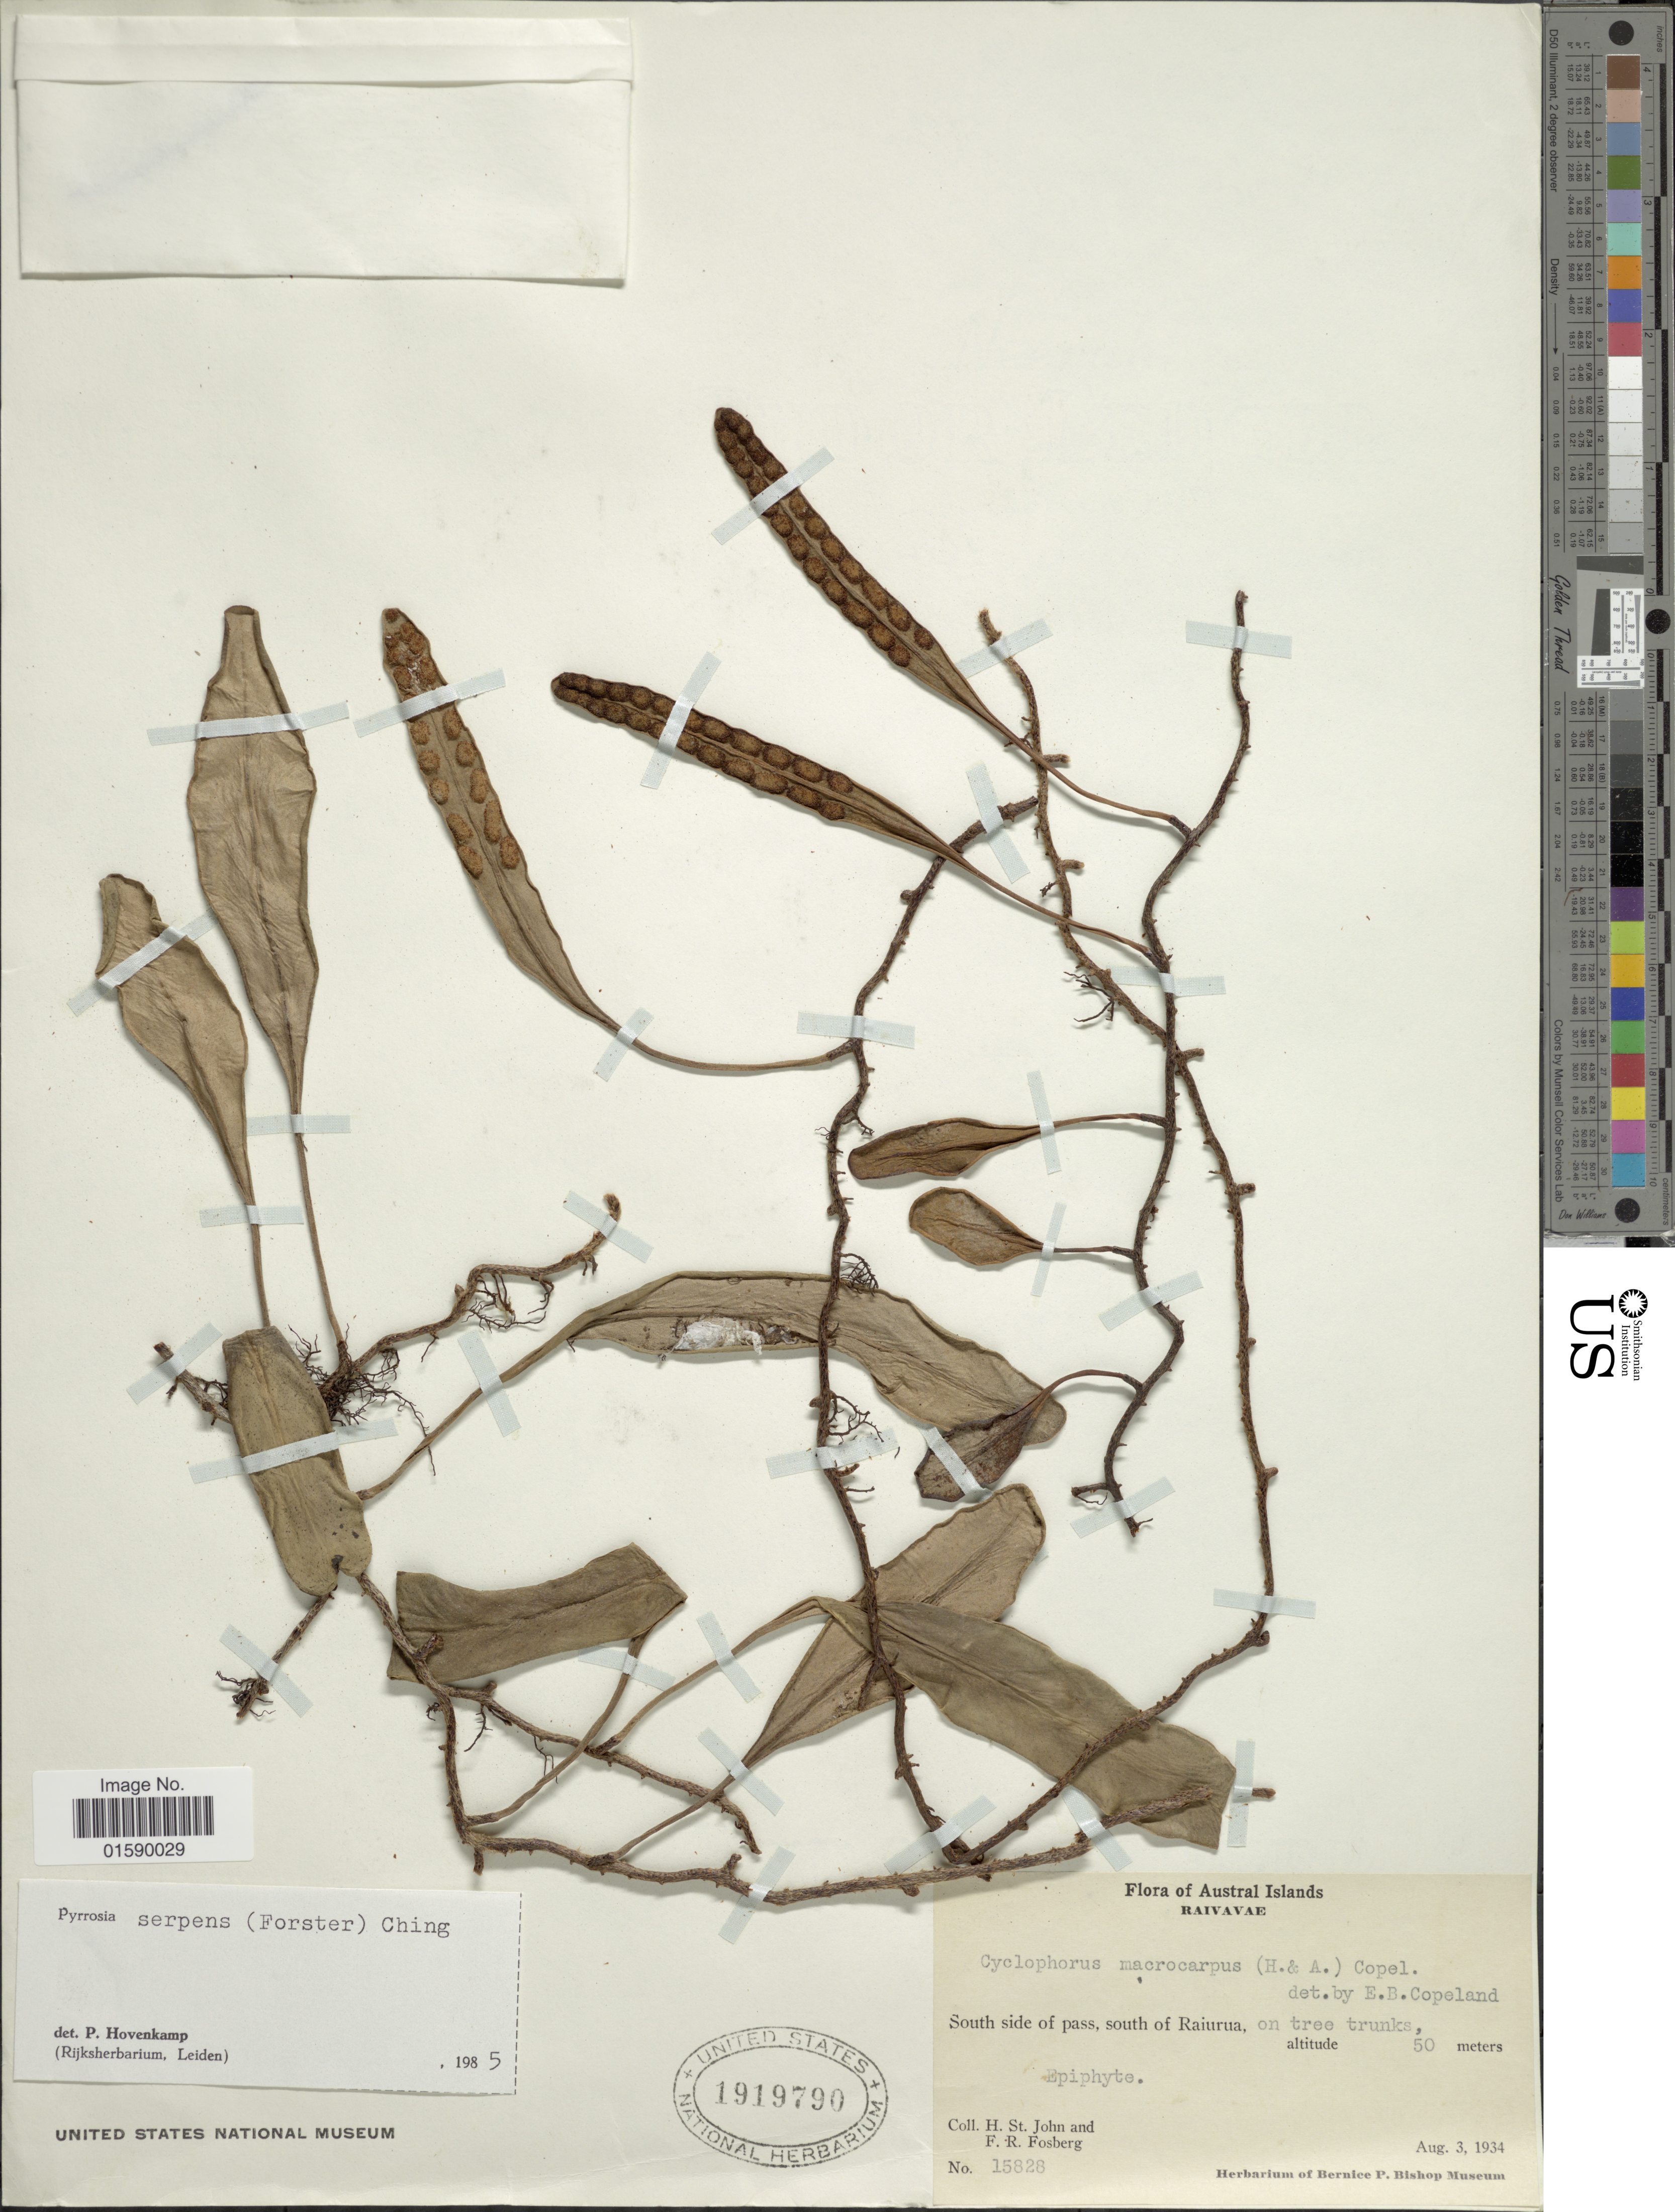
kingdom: Plantae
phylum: Tracheophyta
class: Polypodiopsida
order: Polypodiales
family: Polypodiaceae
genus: Pyrrosia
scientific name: Pyrrosia serpens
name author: Ching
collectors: H. St. John & F. R. Fosberg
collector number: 15828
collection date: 1934-08-03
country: French Polynesia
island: Raivavae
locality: Austral Islands, Raivavae, South side of pass, south of Raiurua.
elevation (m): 50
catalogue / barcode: US 1919790